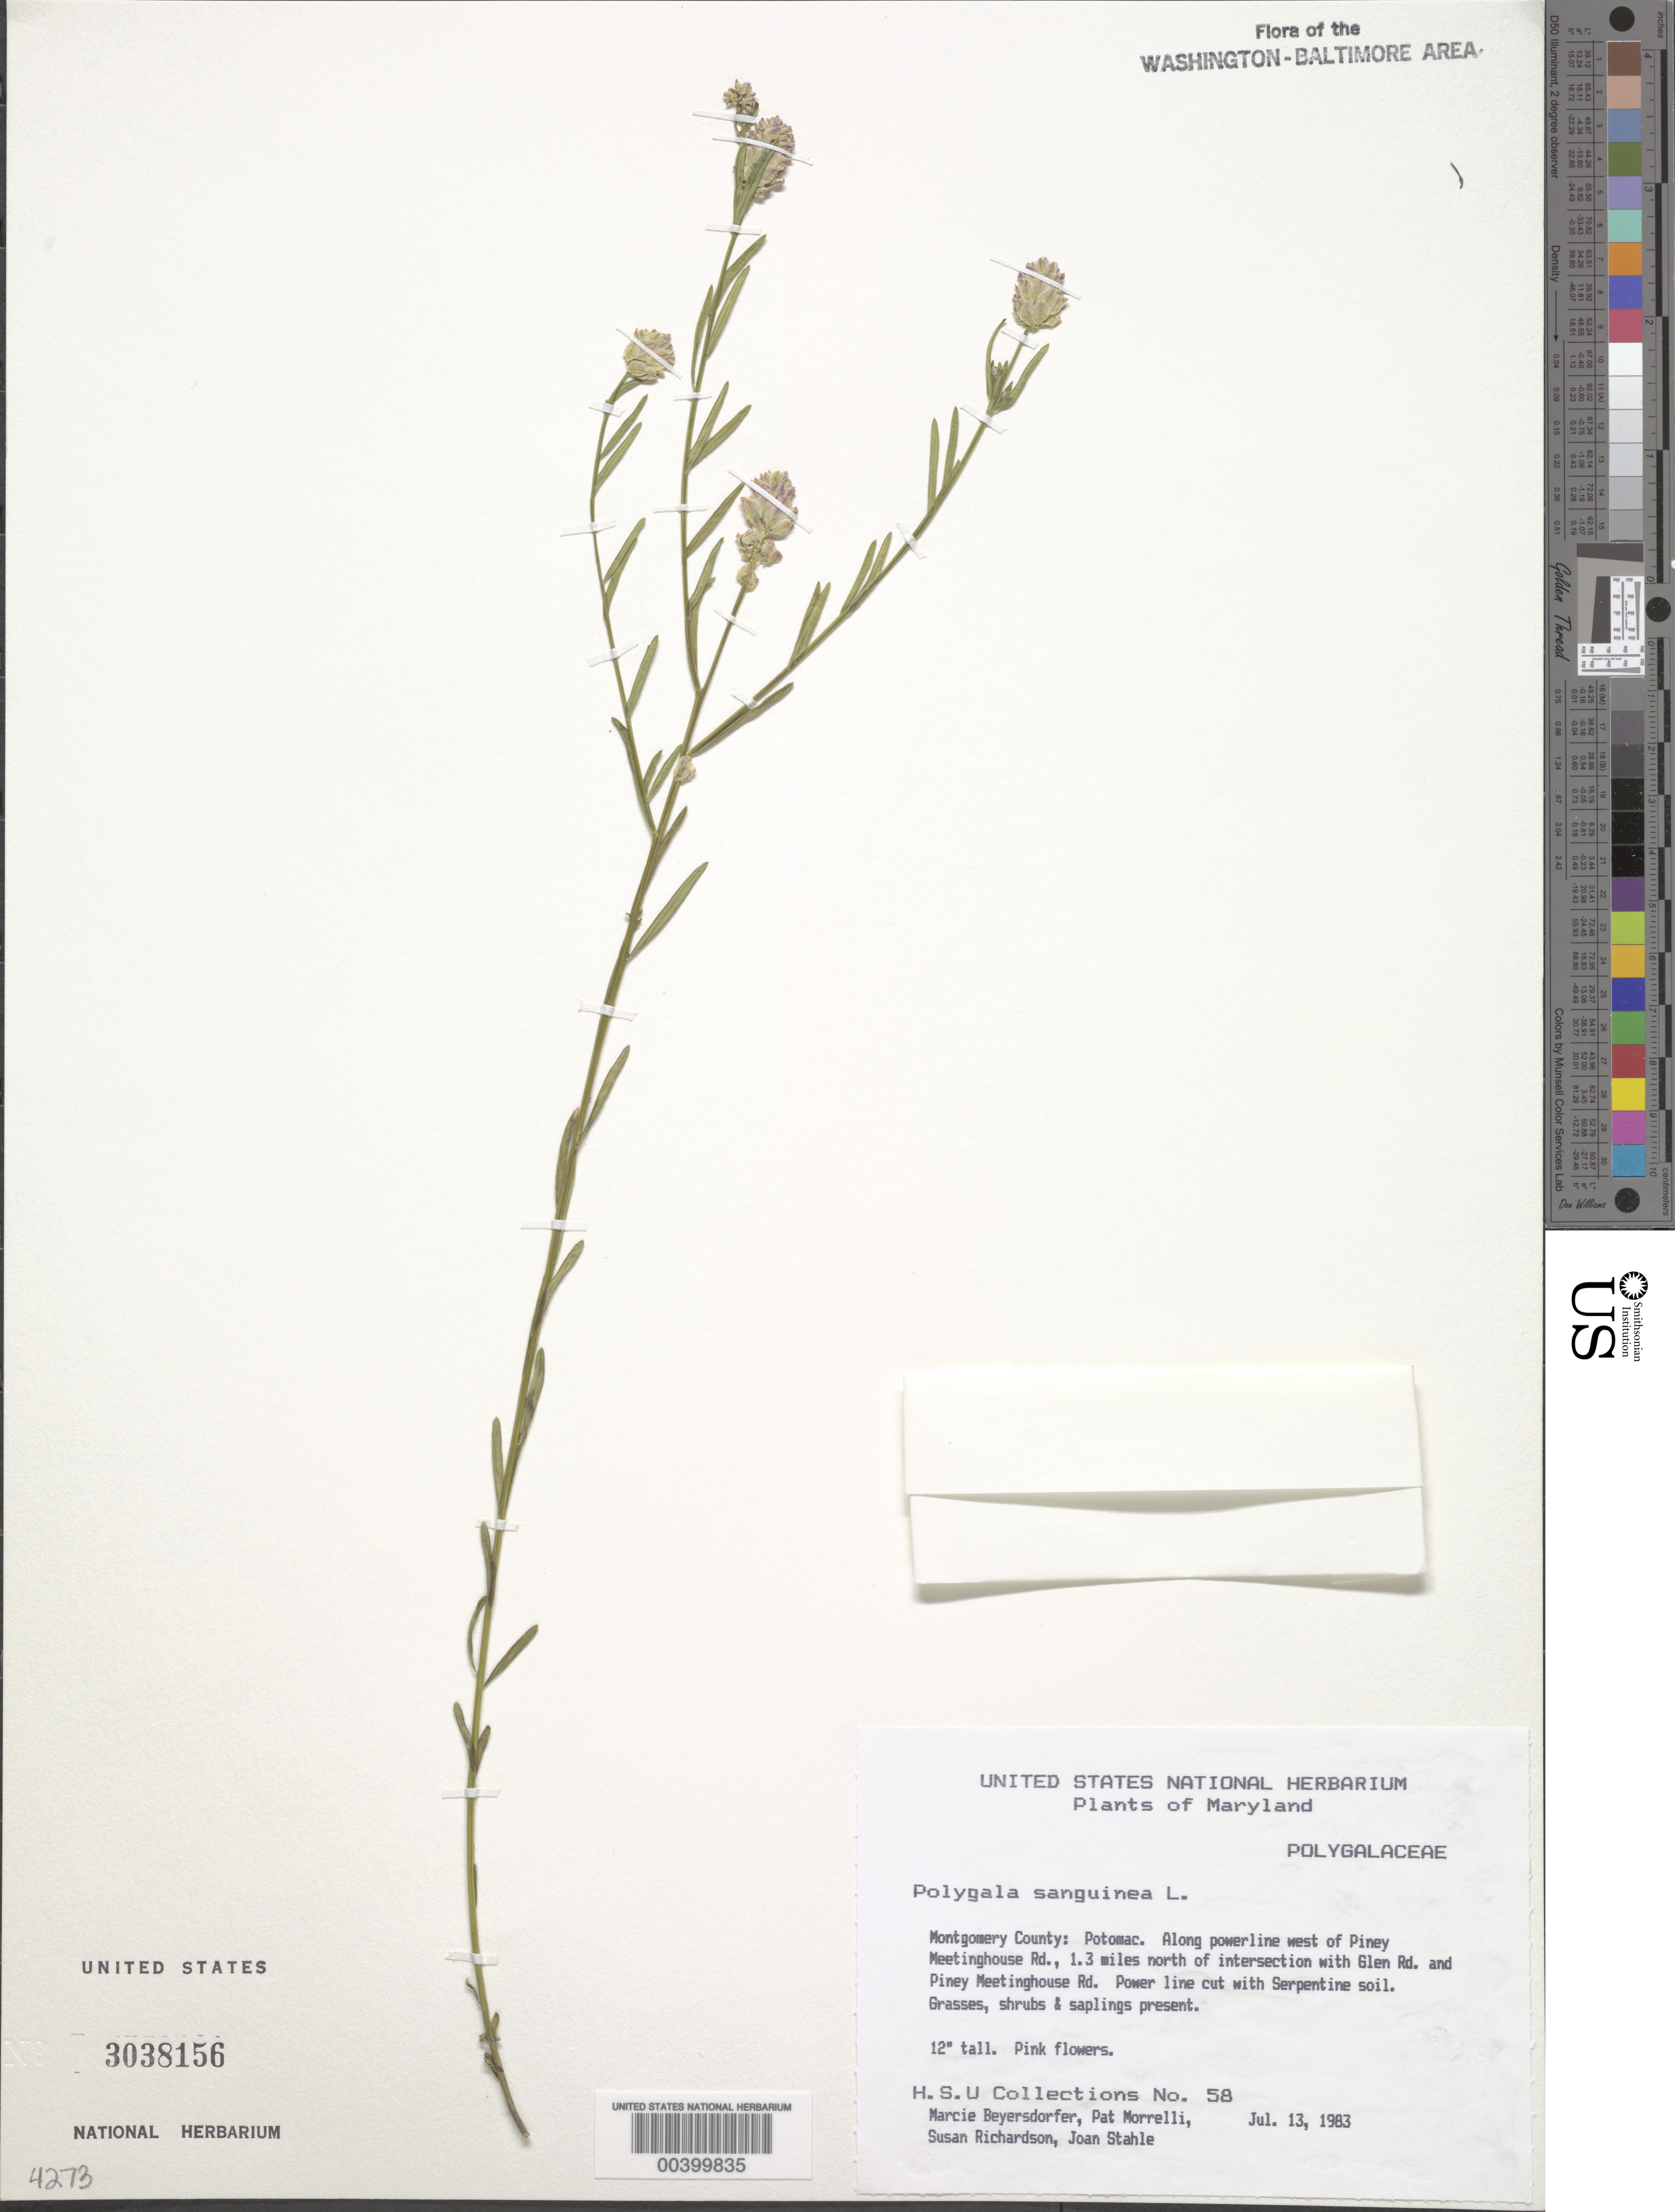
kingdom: Plantae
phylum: Tracheophyta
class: Magnoliopsida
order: Fabales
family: Polygalaceae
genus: Polygala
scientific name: Polygala sanguinea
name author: L.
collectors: Herbarium Services Unit Staff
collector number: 58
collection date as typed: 13 Jul 1983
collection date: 1983-07-13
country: United States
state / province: Maryland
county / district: Montgomery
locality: Les north of intersection with Glen Rd. and Piney Meetinghouse Rd.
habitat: Power line cut with serpentine soil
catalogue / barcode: US 3038156